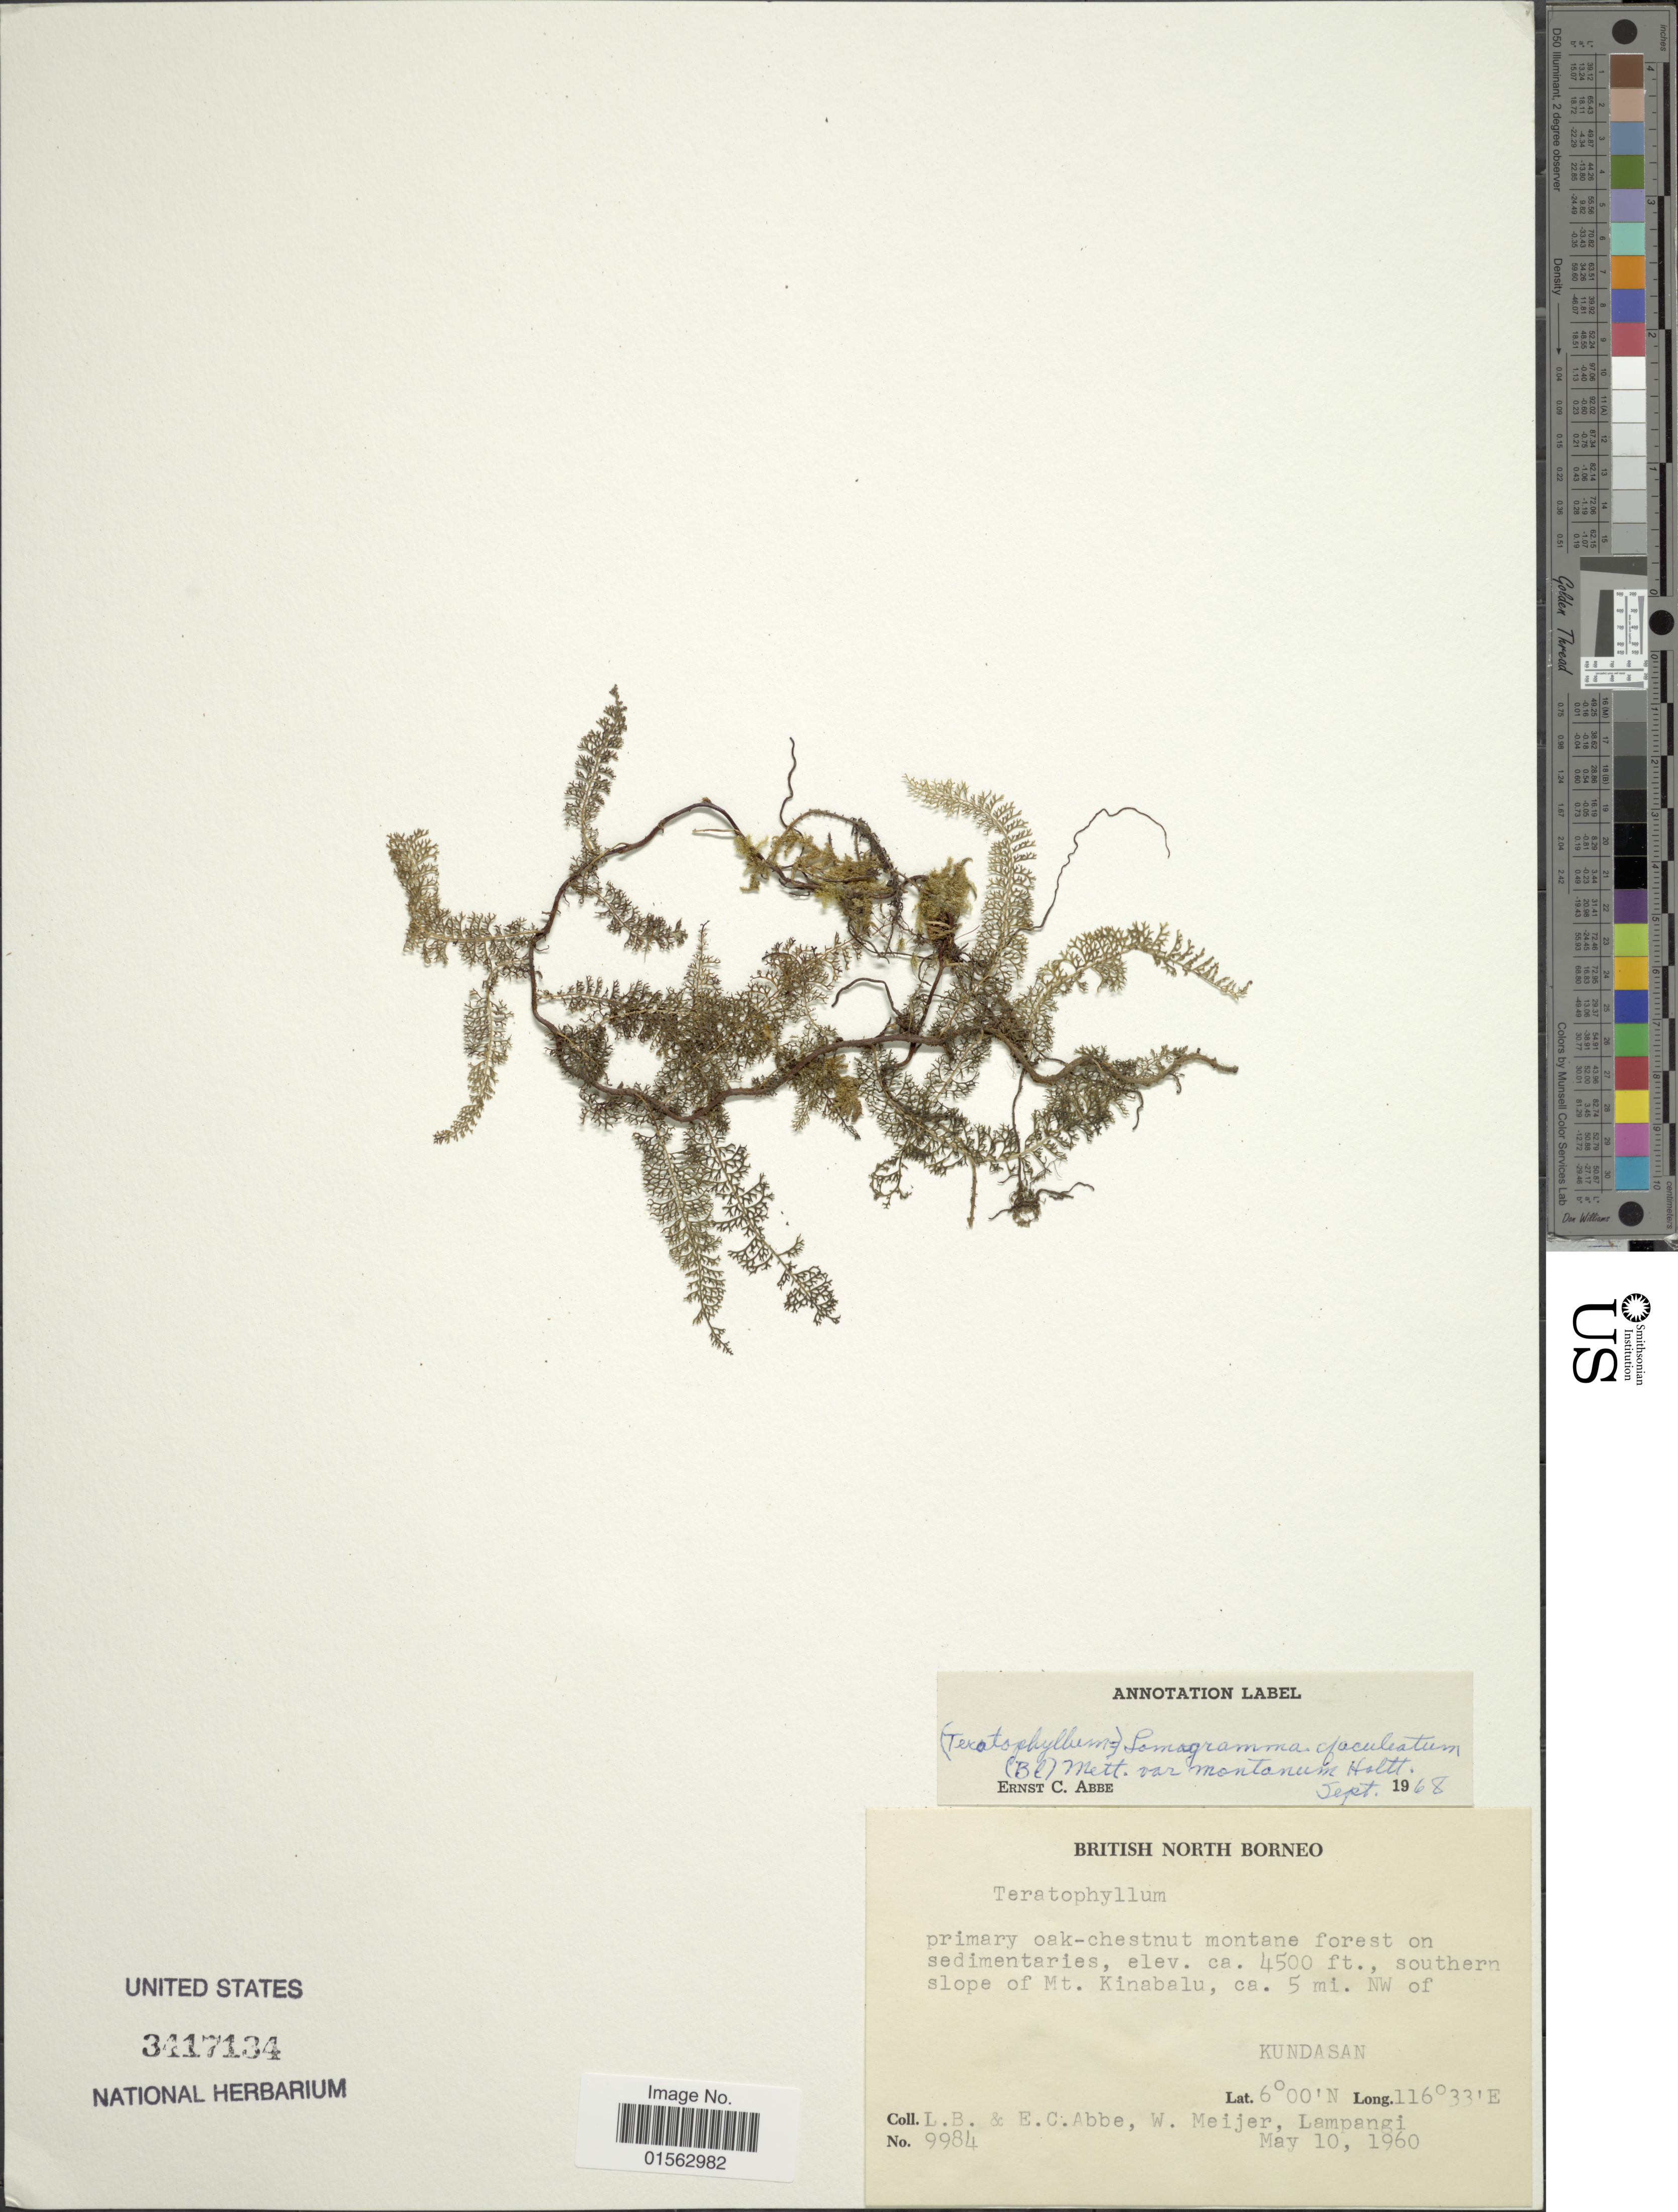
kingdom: Plantae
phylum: Tracheophyta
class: Polypodiopsida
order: Polypodiales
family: Dryopteridaceae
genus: Teratophyllum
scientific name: Teratophyllum aculeatum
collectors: L. B. Abbe, E. C. Abbe, W. Meijer & Lampangi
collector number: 9984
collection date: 1960-05-10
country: Malaysia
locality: British North Borneo, primary oak- chestnut montane forest on sedimentaries, southern slope of Mt. Kinabalu, ca. 5 mi. NW of Kundasan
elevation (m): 1372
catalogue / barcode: US 3417134